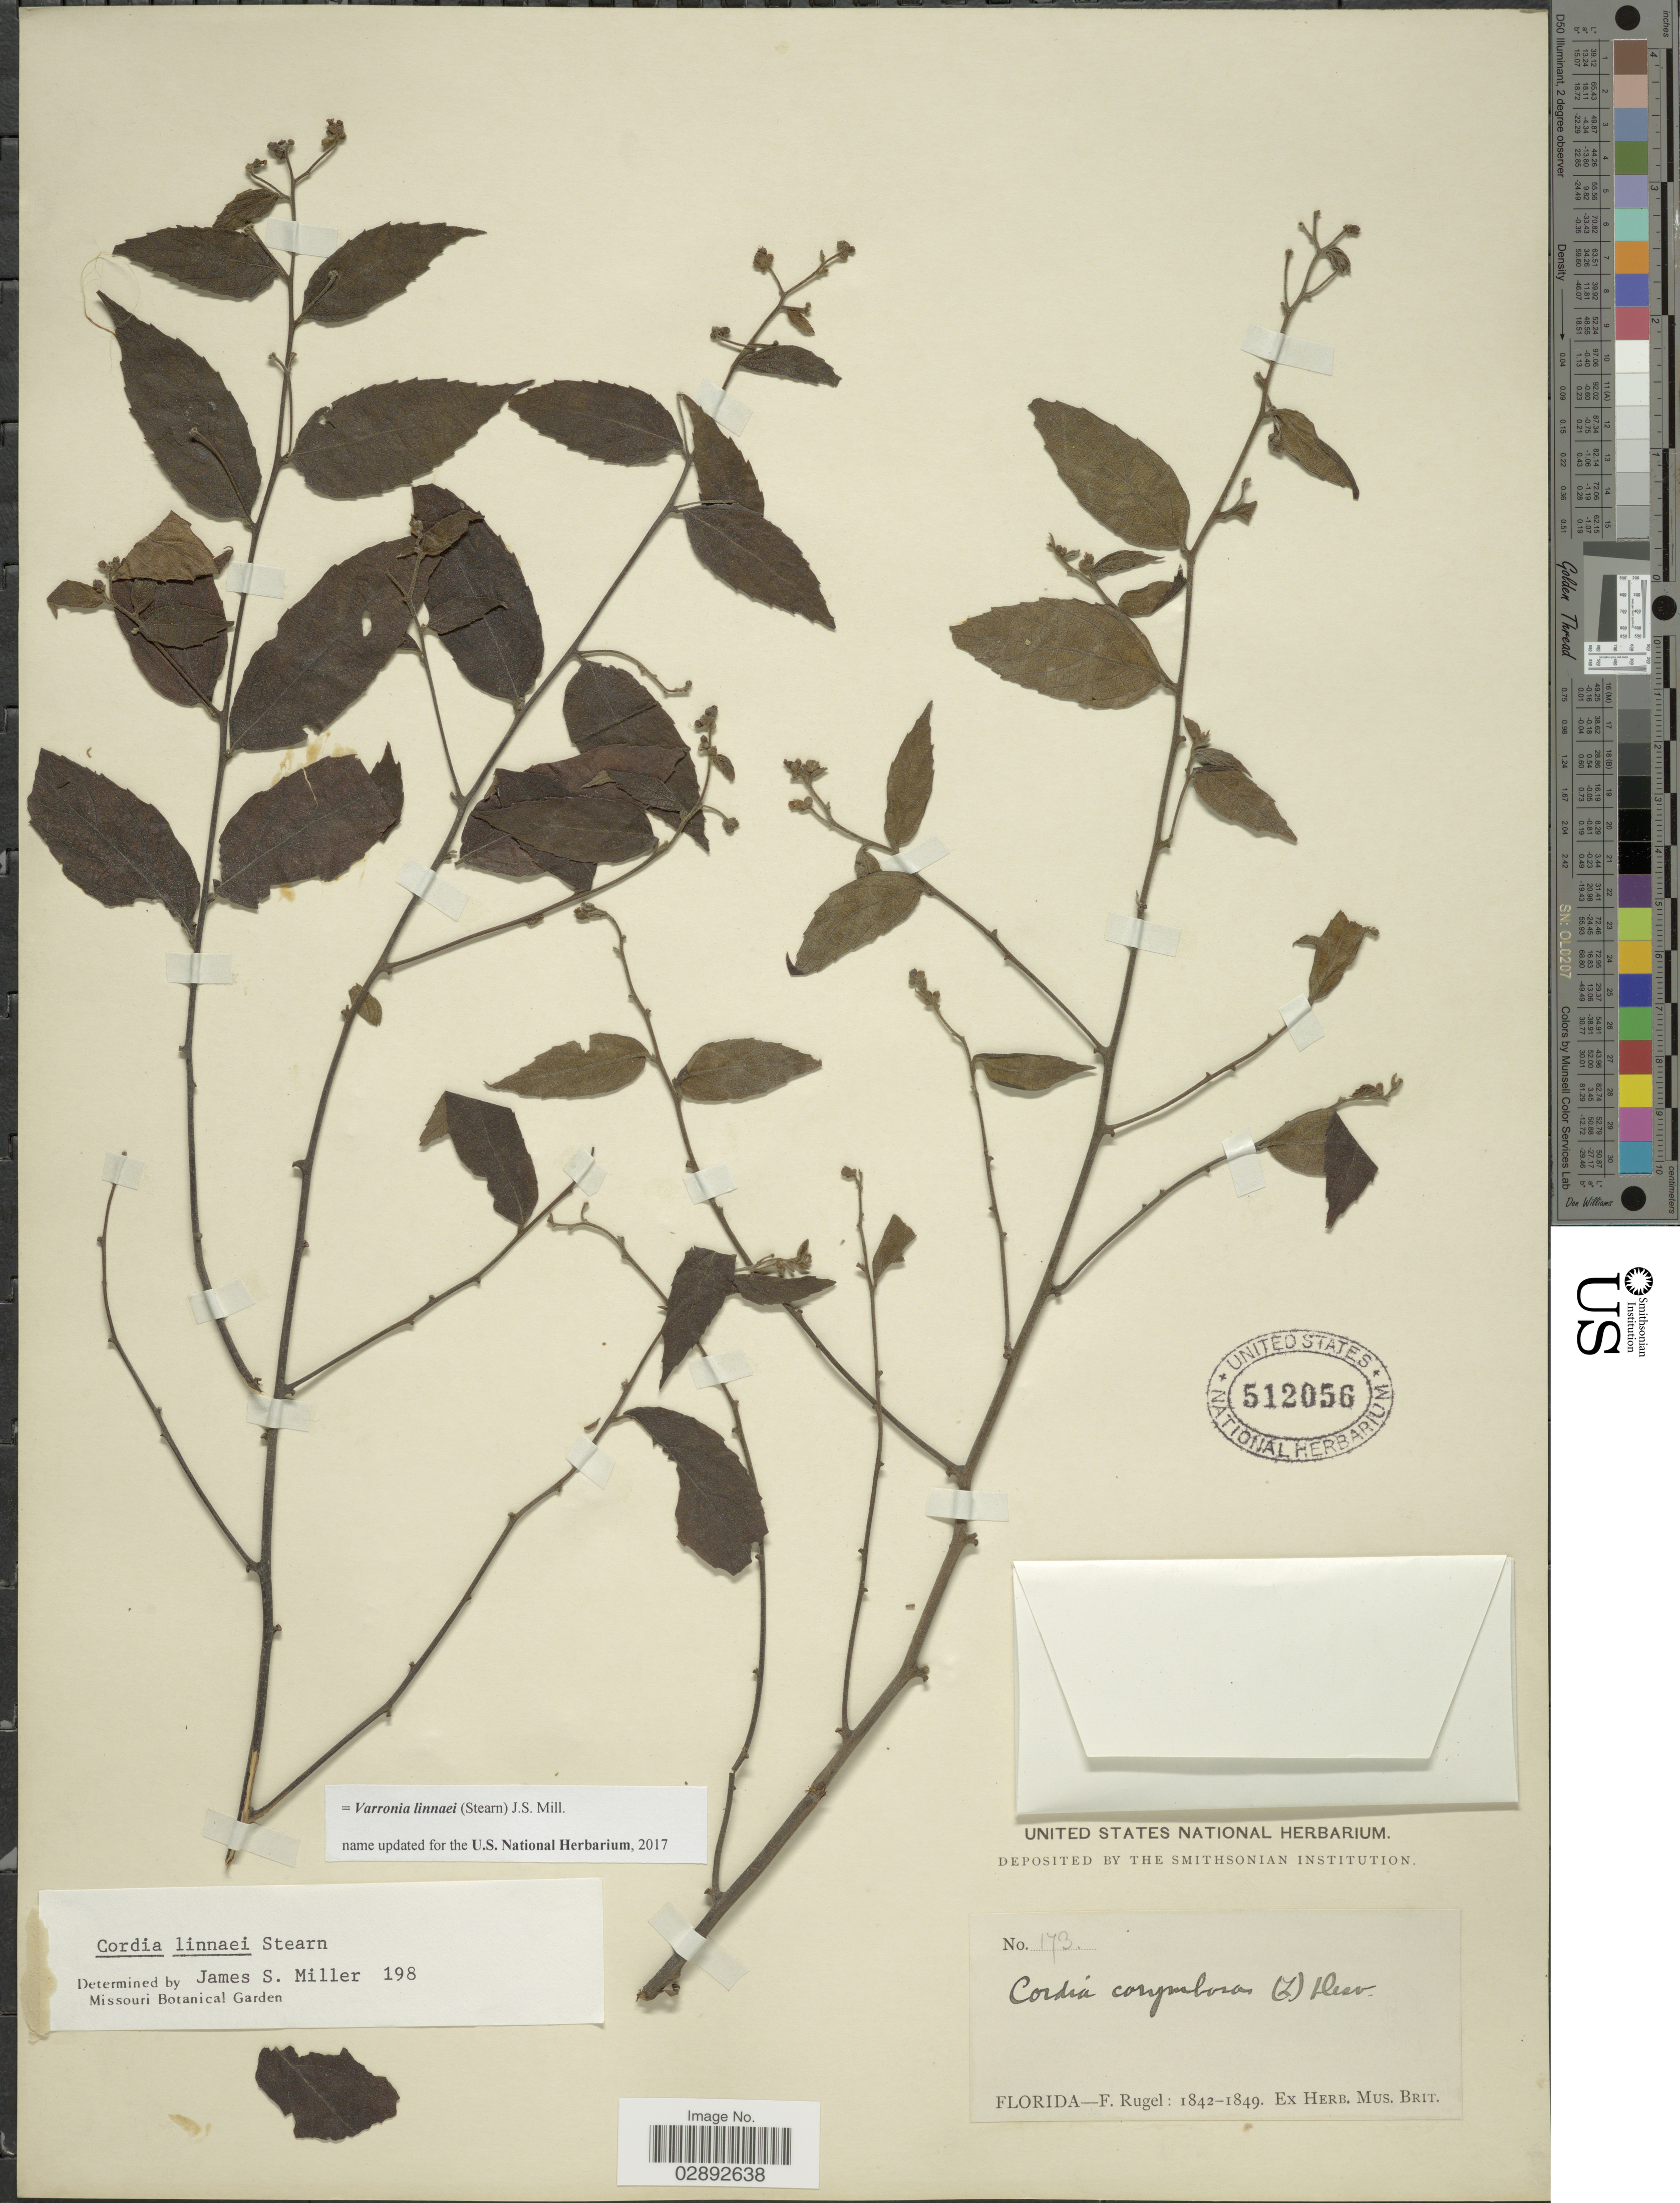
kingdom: Plantae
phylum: Tracheophyta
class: Magnoliopsida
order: Boraginales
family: Cordiaceae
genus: Varronia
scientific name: Varronia linnaei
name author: (Stearn) J.S. Mill.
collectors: F. Rugel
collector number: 173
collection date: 1842/1849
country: United States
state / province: Florida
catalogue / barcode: US 512056